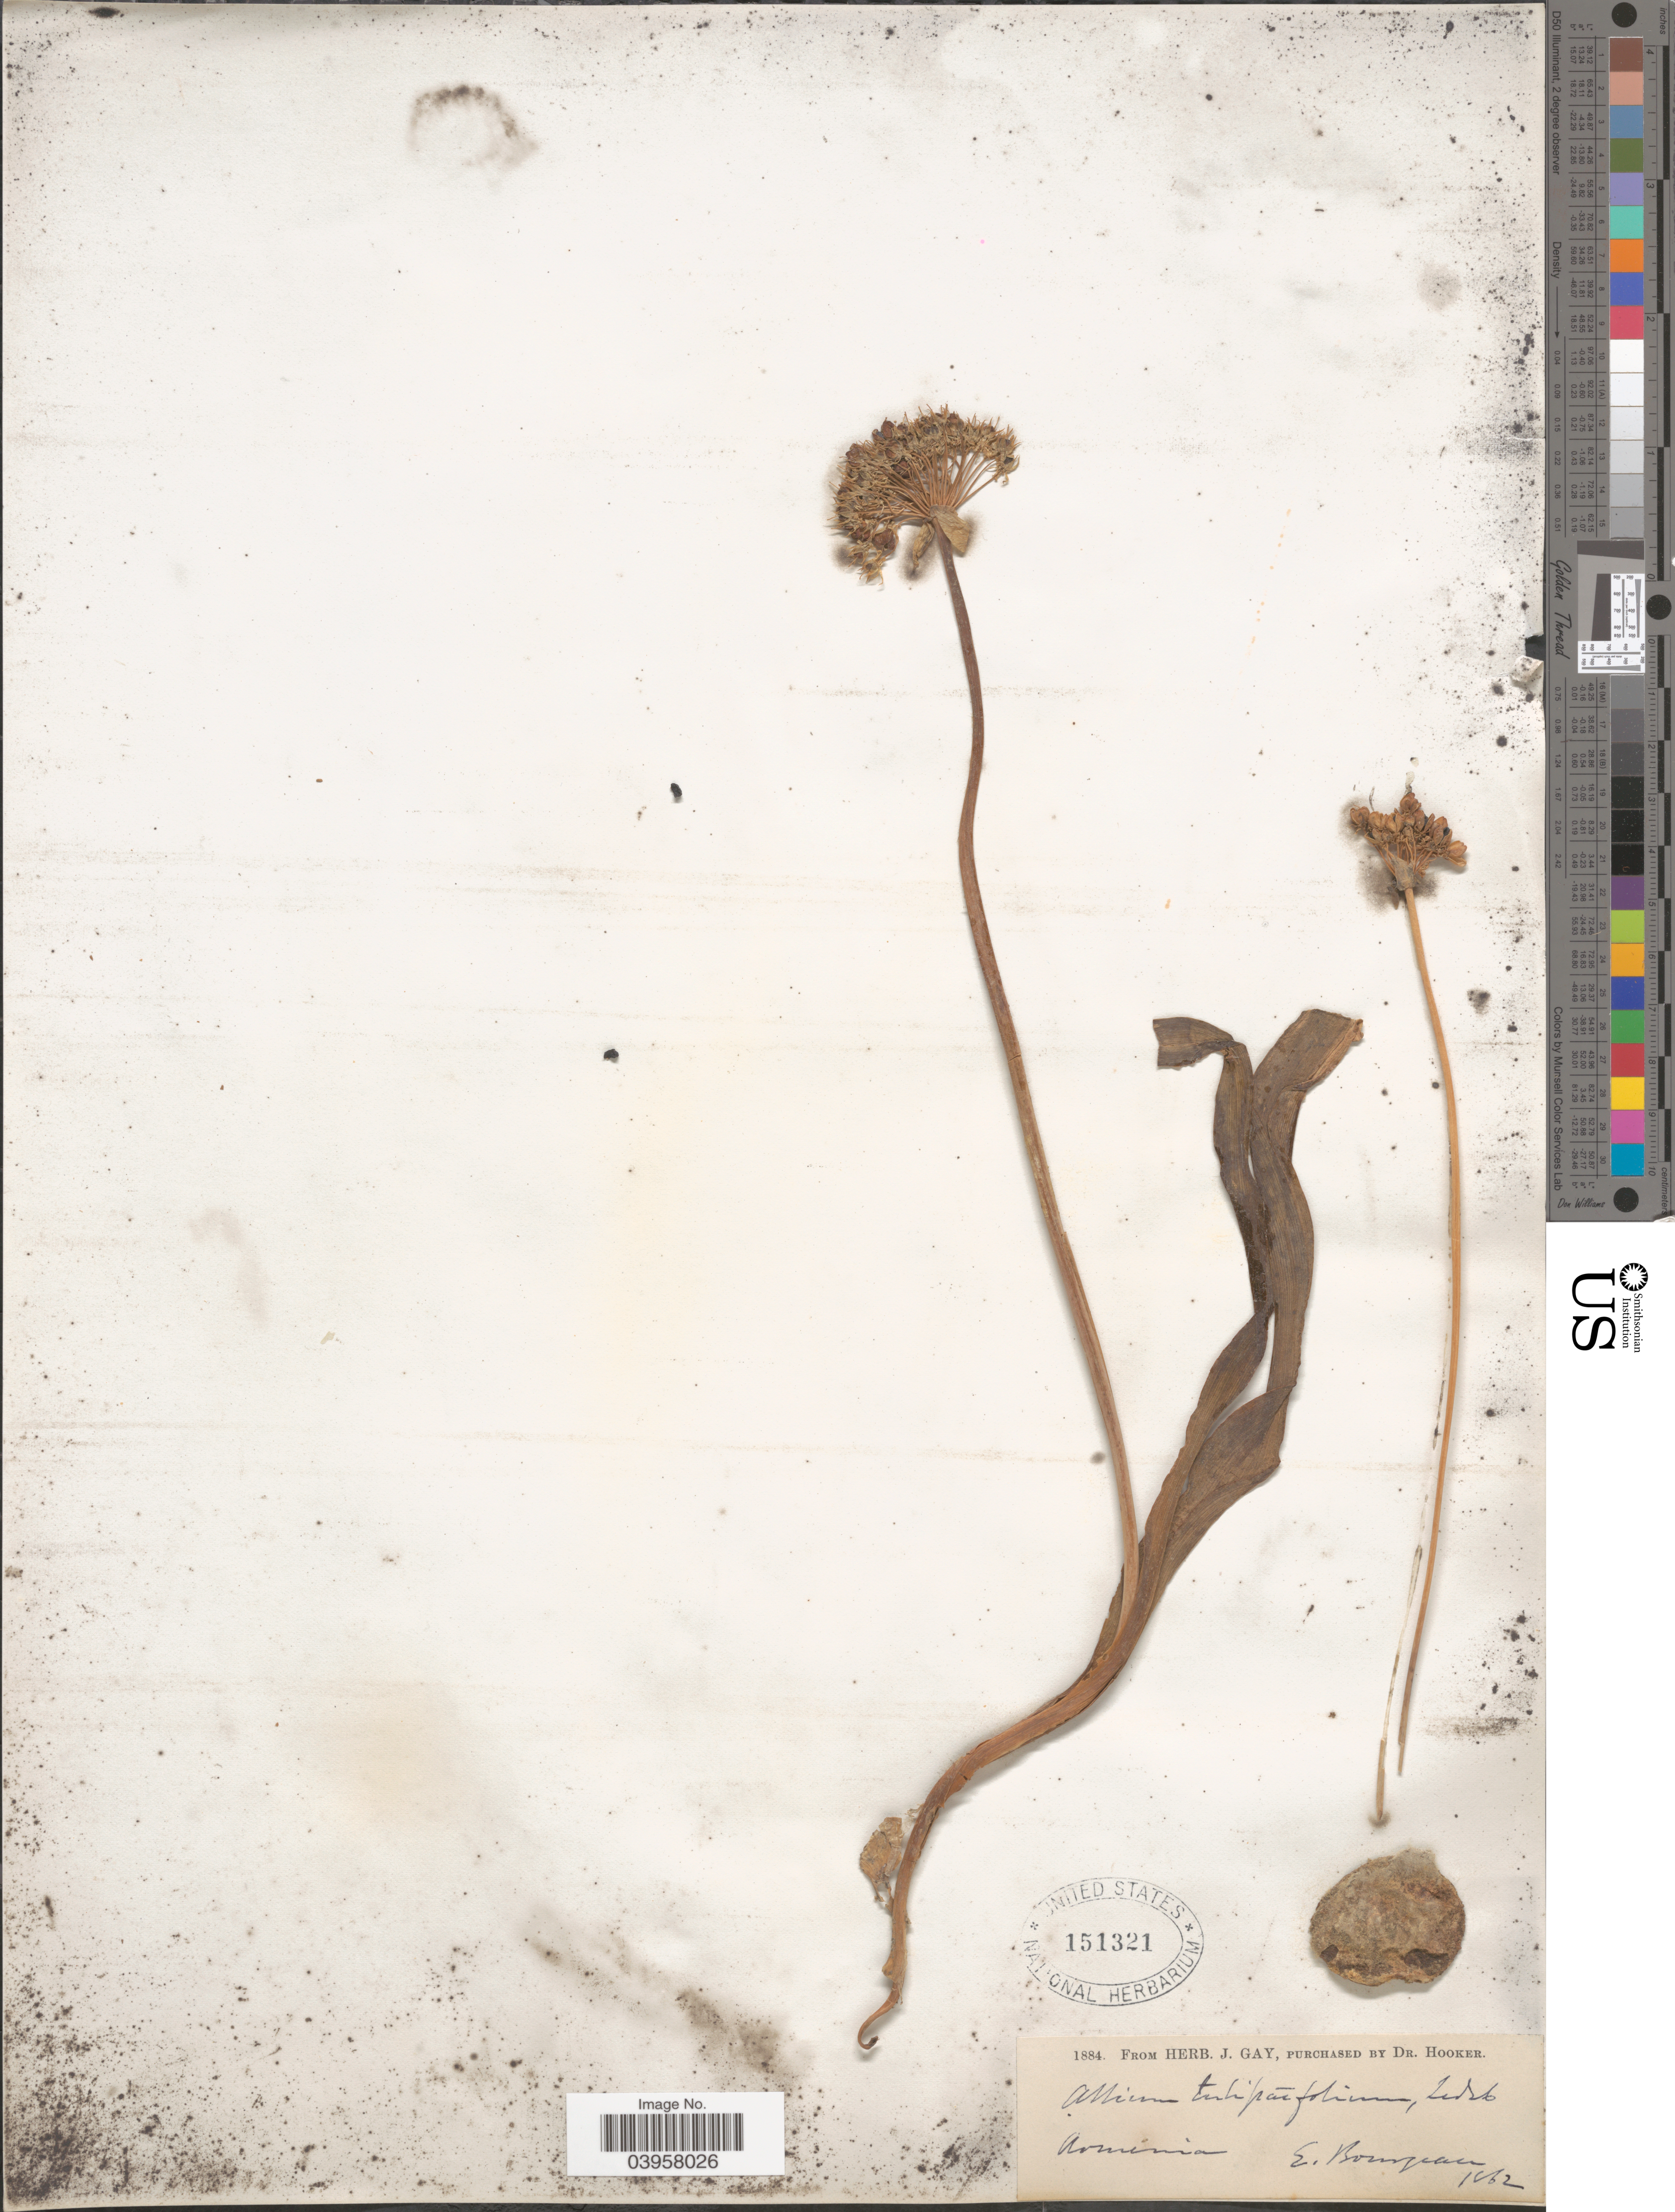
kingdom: Plantae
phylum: Tracheophyta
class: Liliopsida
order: Asparagales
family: Amaryllidaceae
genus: Allium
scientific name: Allium tulipifolium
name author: Ledeb.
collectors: E. Bourgeau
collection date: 1862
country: Armenia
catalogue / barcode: US 151321